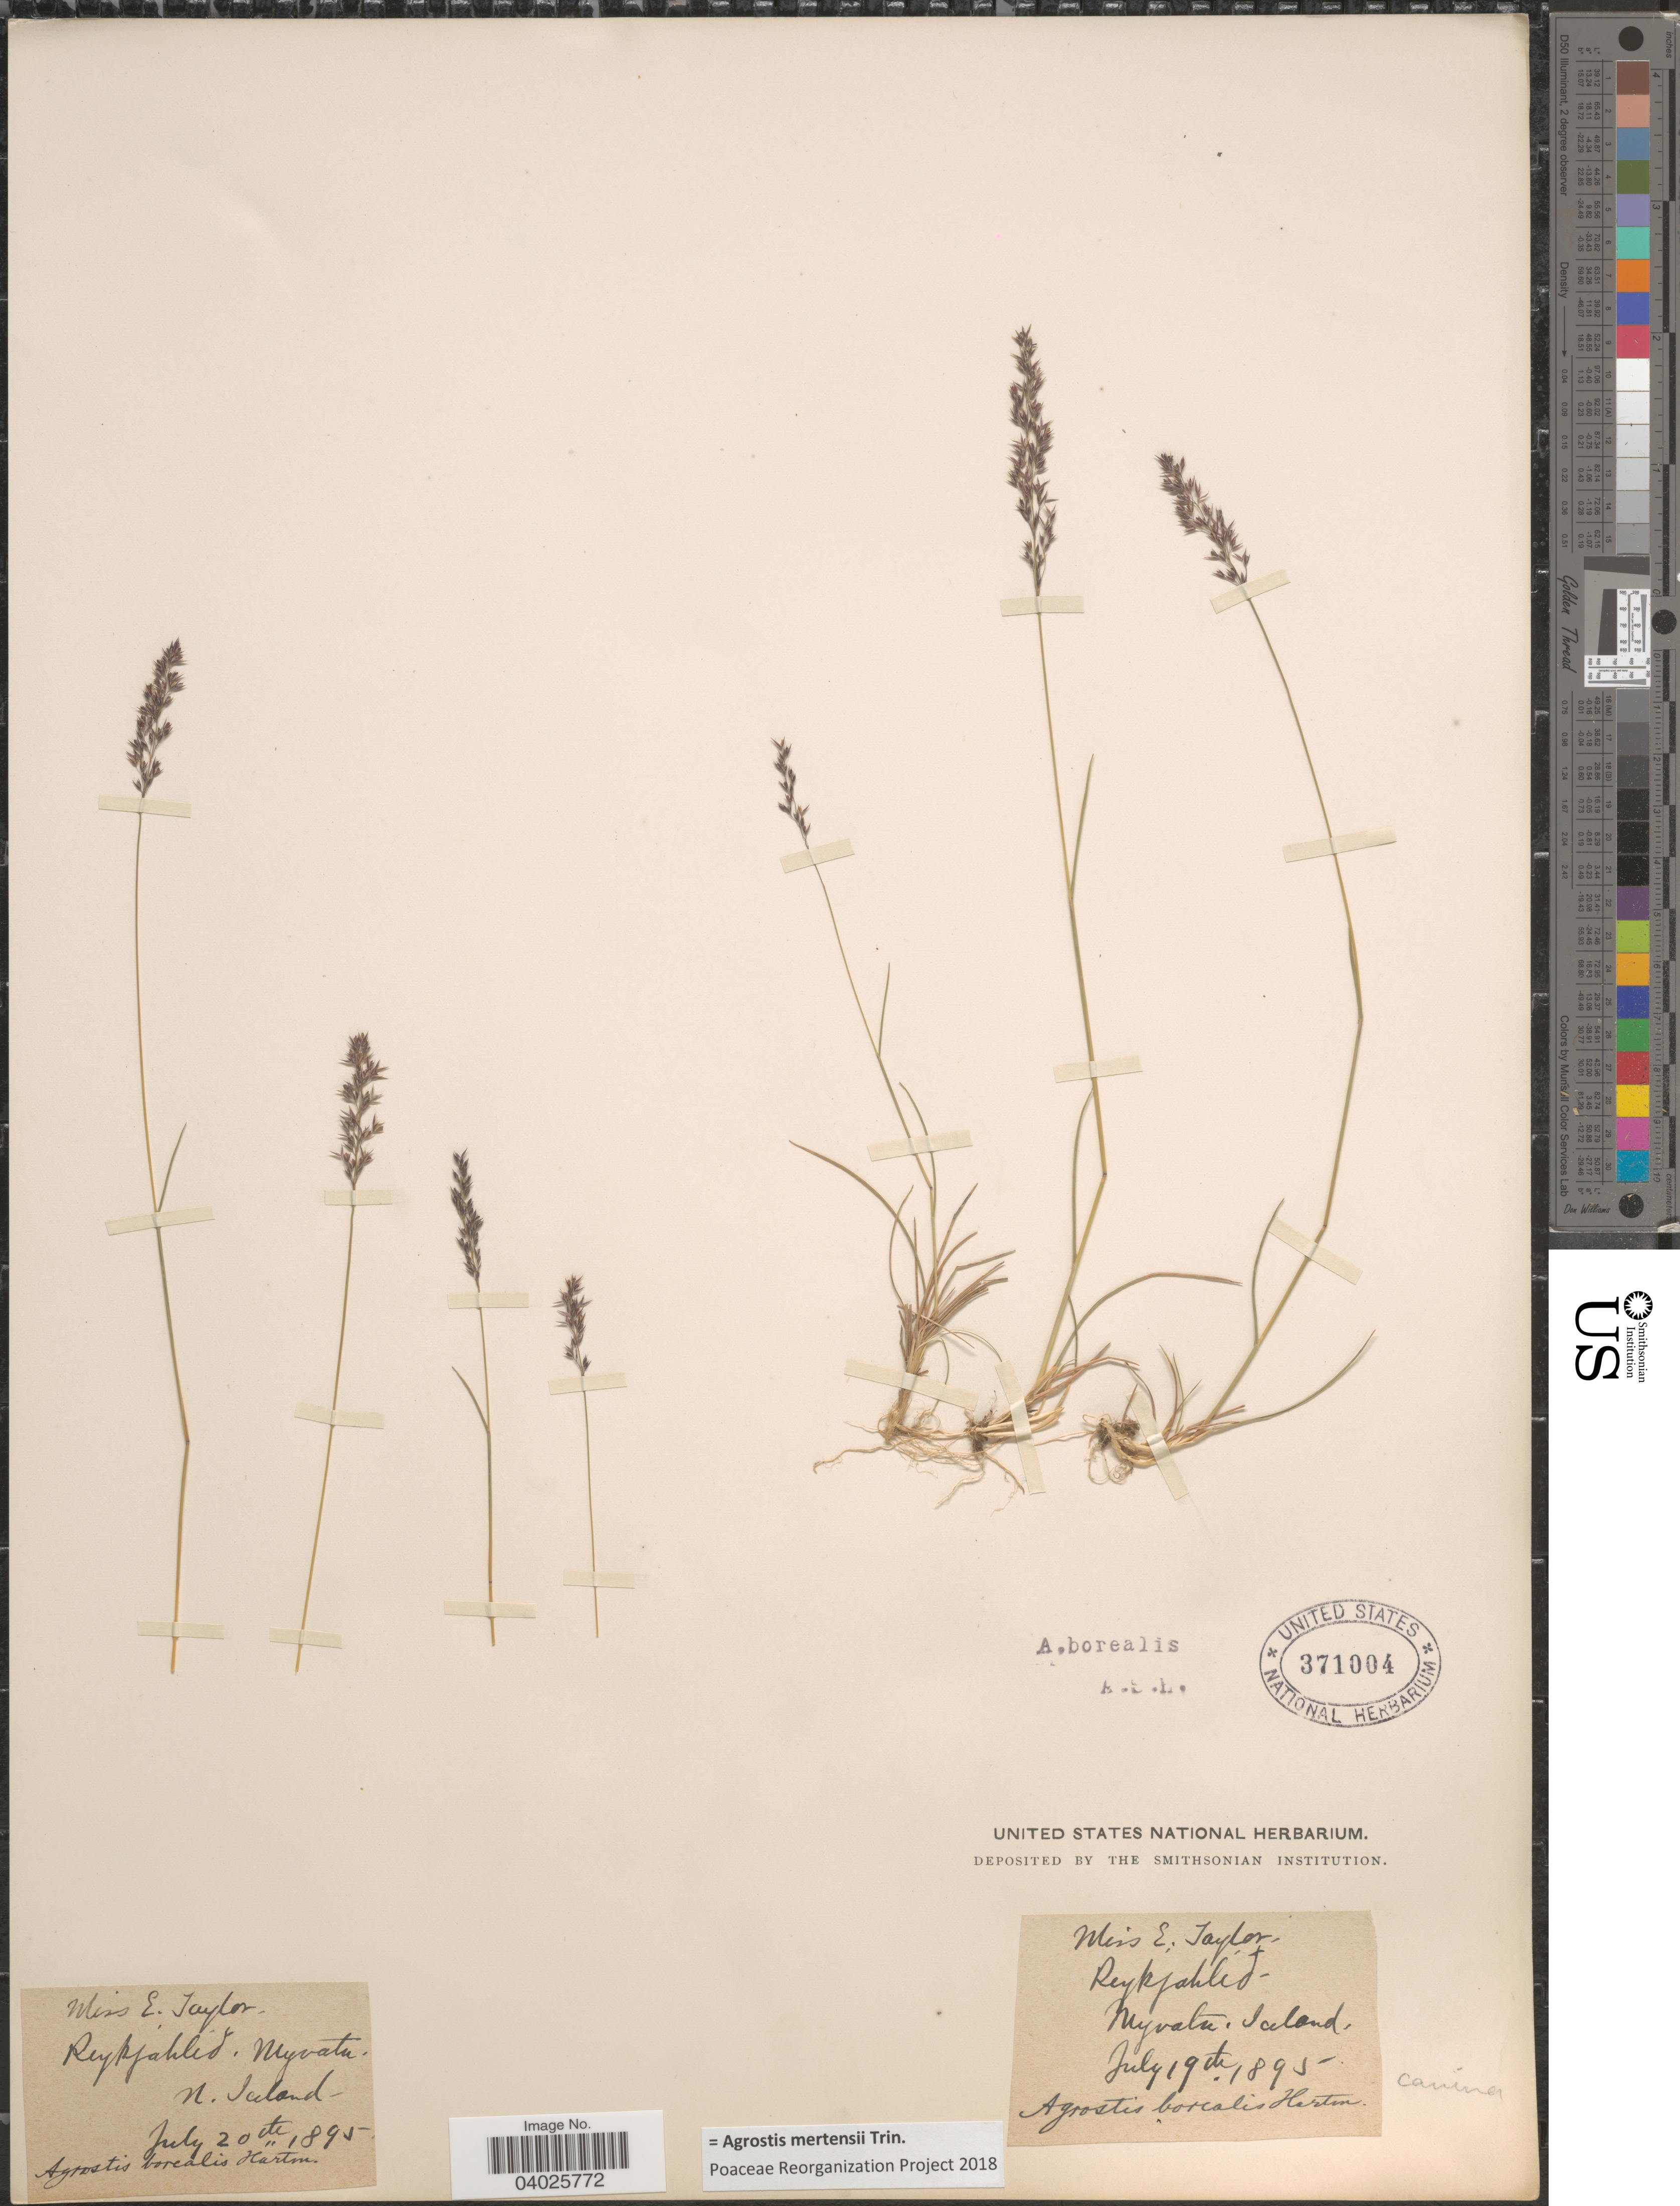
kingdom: Plantae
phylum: Tracheophyta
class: Liliopsida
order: Poales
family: Poaceae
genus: Agrostis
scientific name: Agrostis mertensii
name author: Trin.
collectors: E. Taylor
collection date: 1895-07-19/1895-07-20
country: Iceland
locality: Reykjahled. Myvatu. N. Iceland.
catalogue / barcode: US 371004